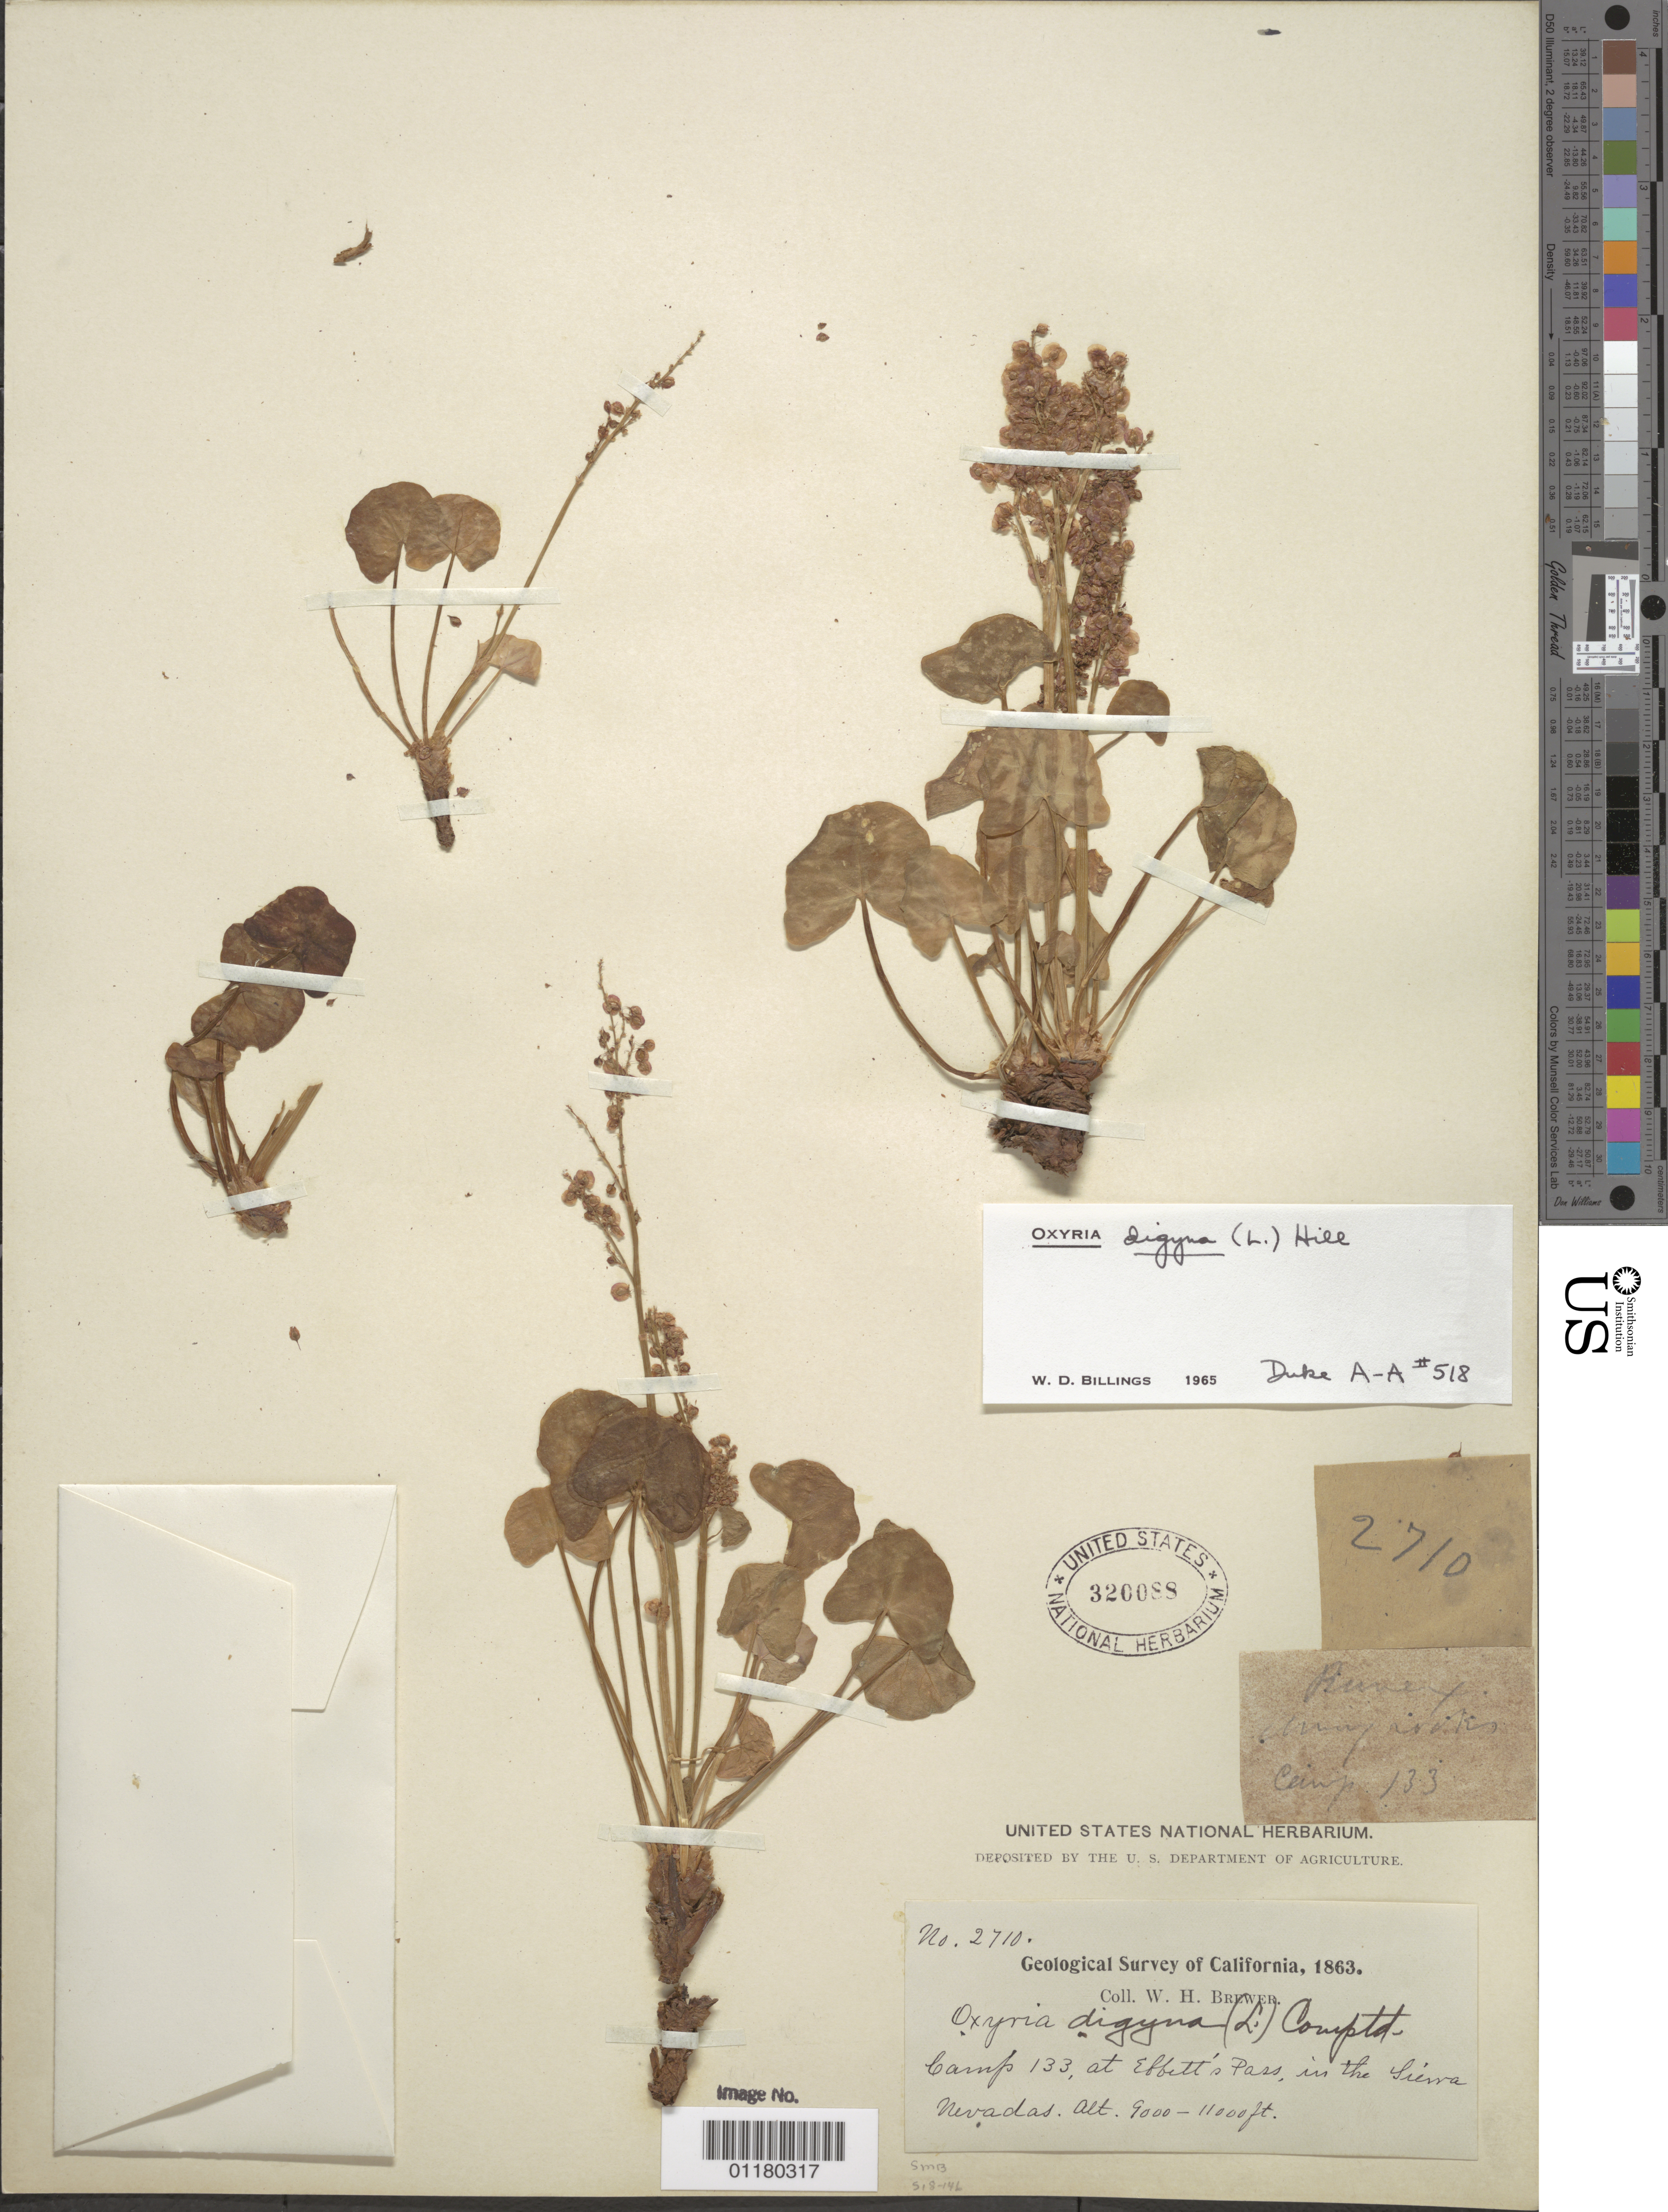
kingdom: Plantae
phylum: Tracheophyta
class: Magnoliopsida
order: Caryophyllales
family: Polygonaceae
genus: Oxyria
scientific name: Oxyria digyna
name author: (L.) Hill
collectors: W. H. Brewer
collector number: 2710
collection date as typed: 1863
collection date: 1863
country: United States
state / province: California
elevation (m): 2743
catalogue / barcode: US 320088